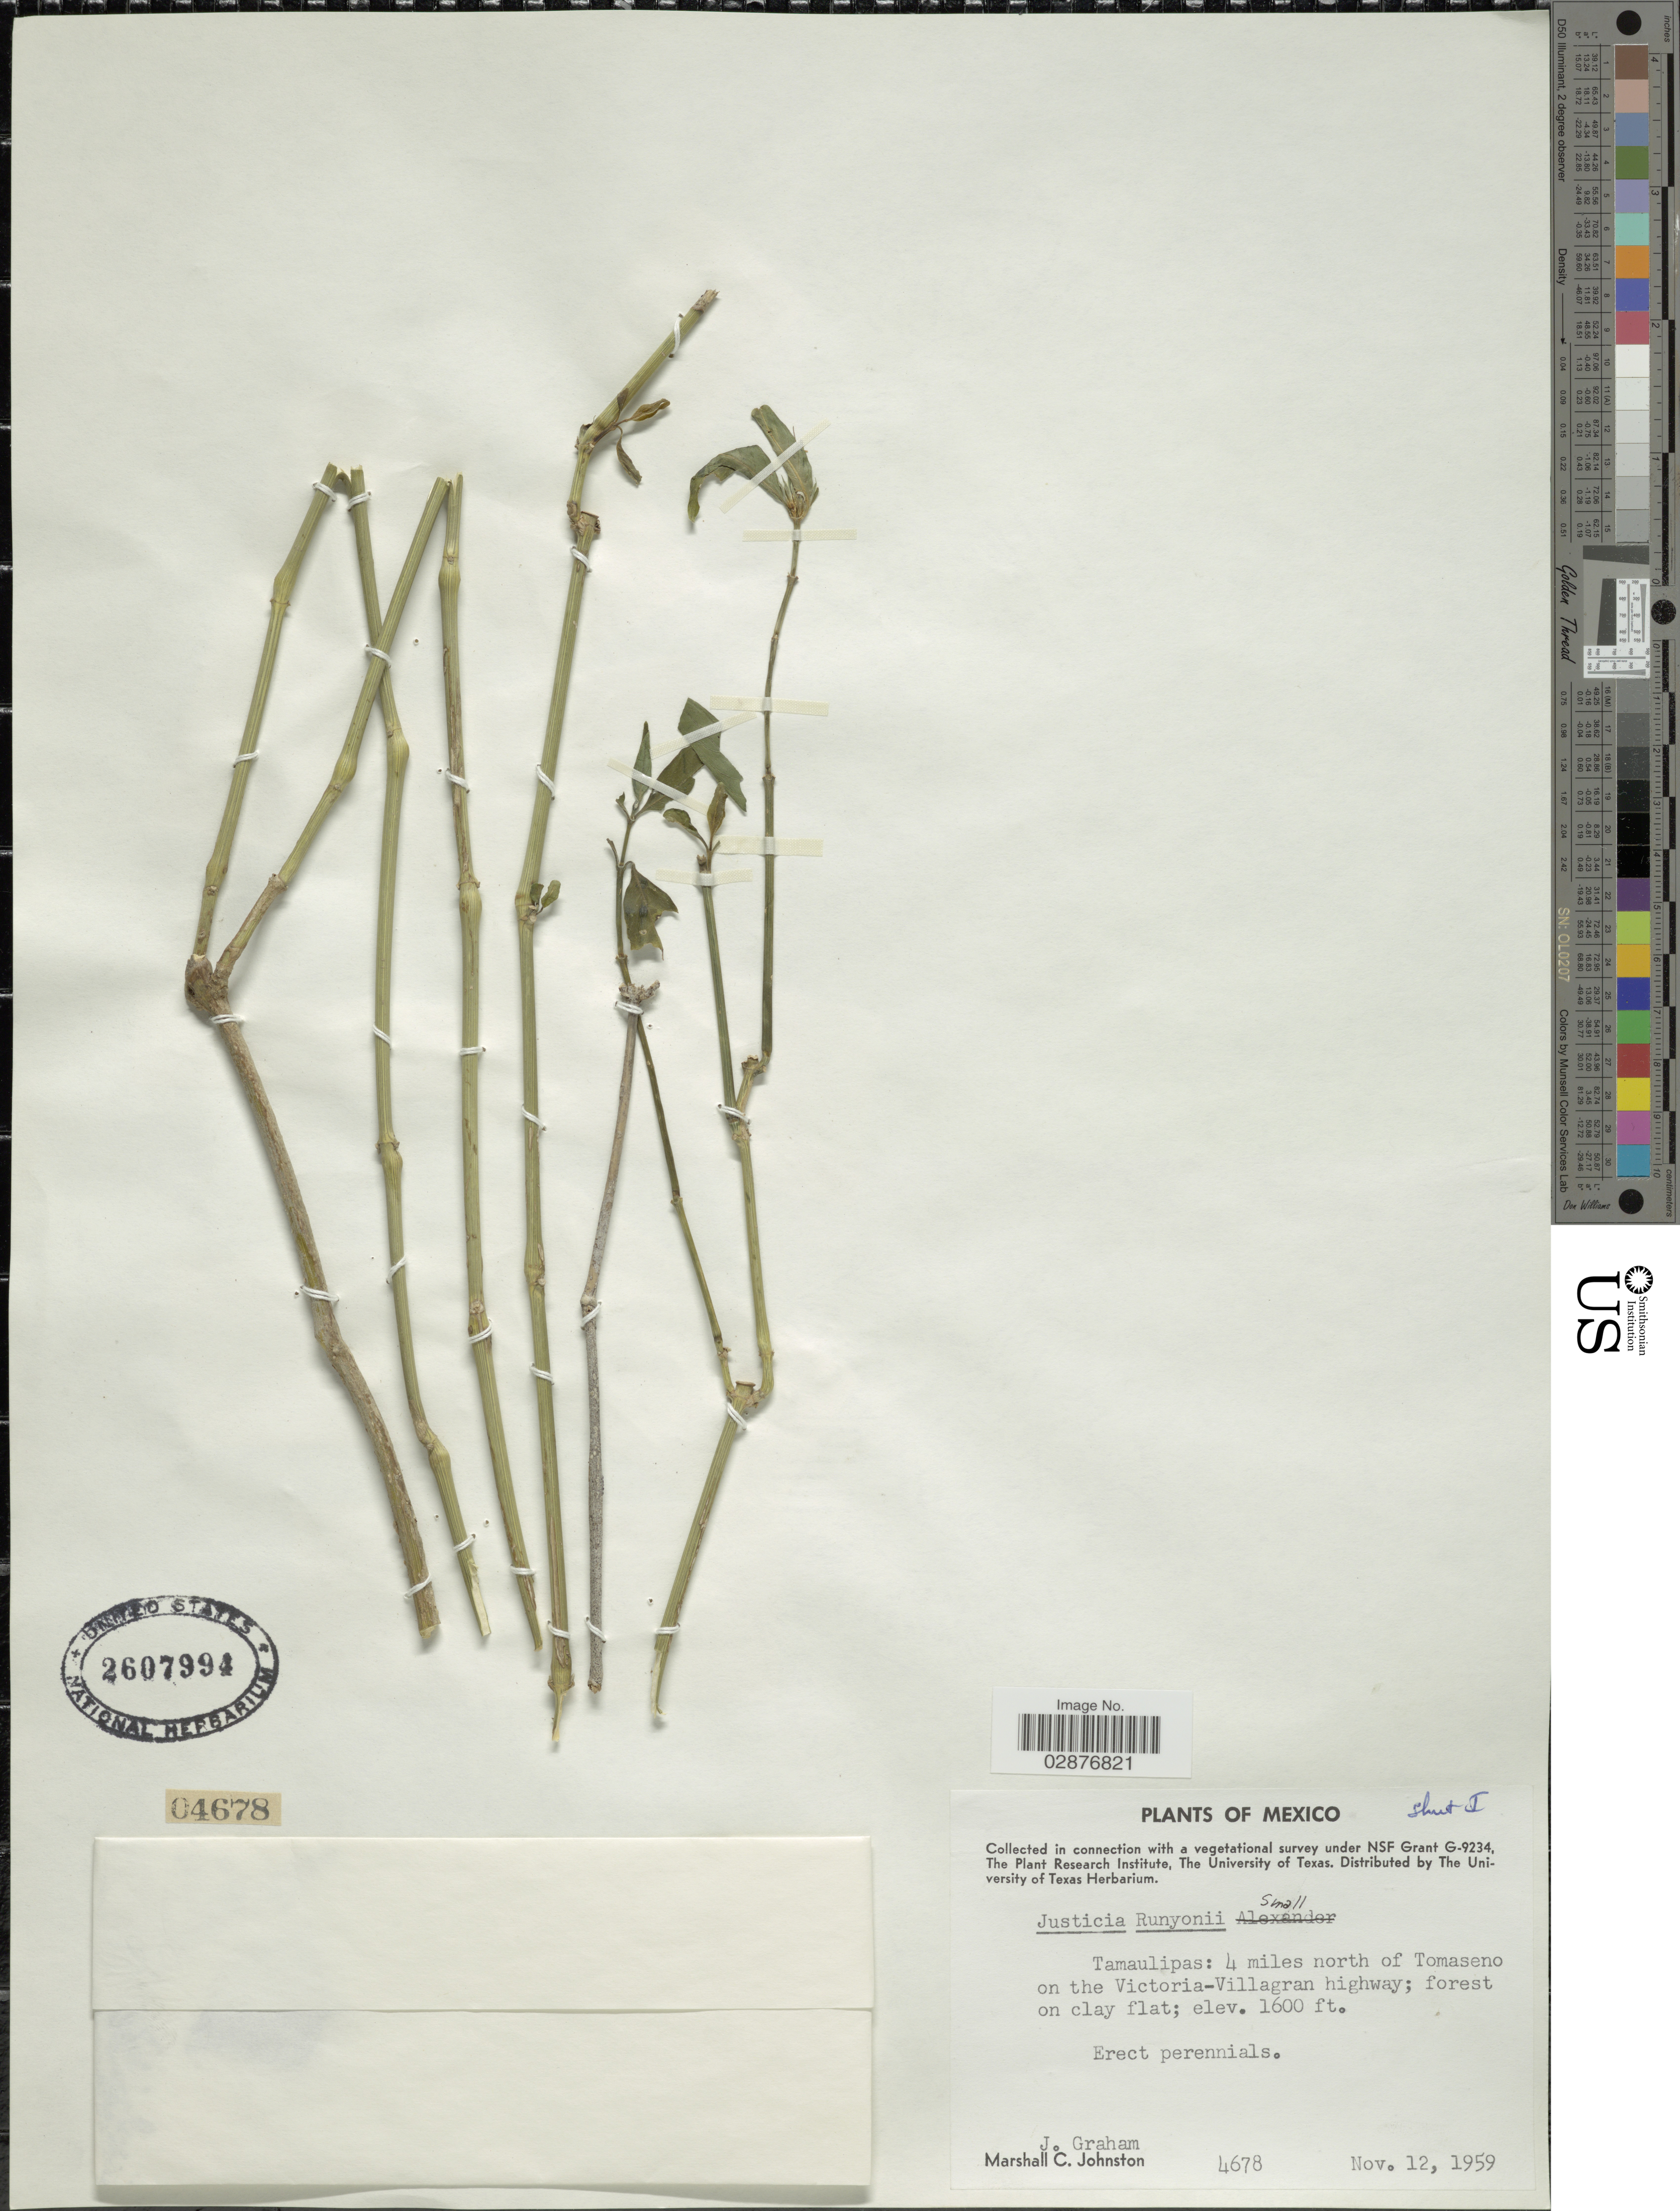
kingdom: Plantae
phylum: Tracheophyta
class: Magnoliopsida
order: Lamiales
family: Acanthaceae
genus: Justicia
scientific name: Justicia runyonii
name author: Small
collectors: J. Graham & M. Johnston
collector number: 4678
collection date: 1959-11-12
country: Mexico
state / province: Tamaulipas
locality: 4 miles north of Tomaseno on the Victoria-Villagran highway.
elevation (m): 488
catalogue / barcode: US 2607994